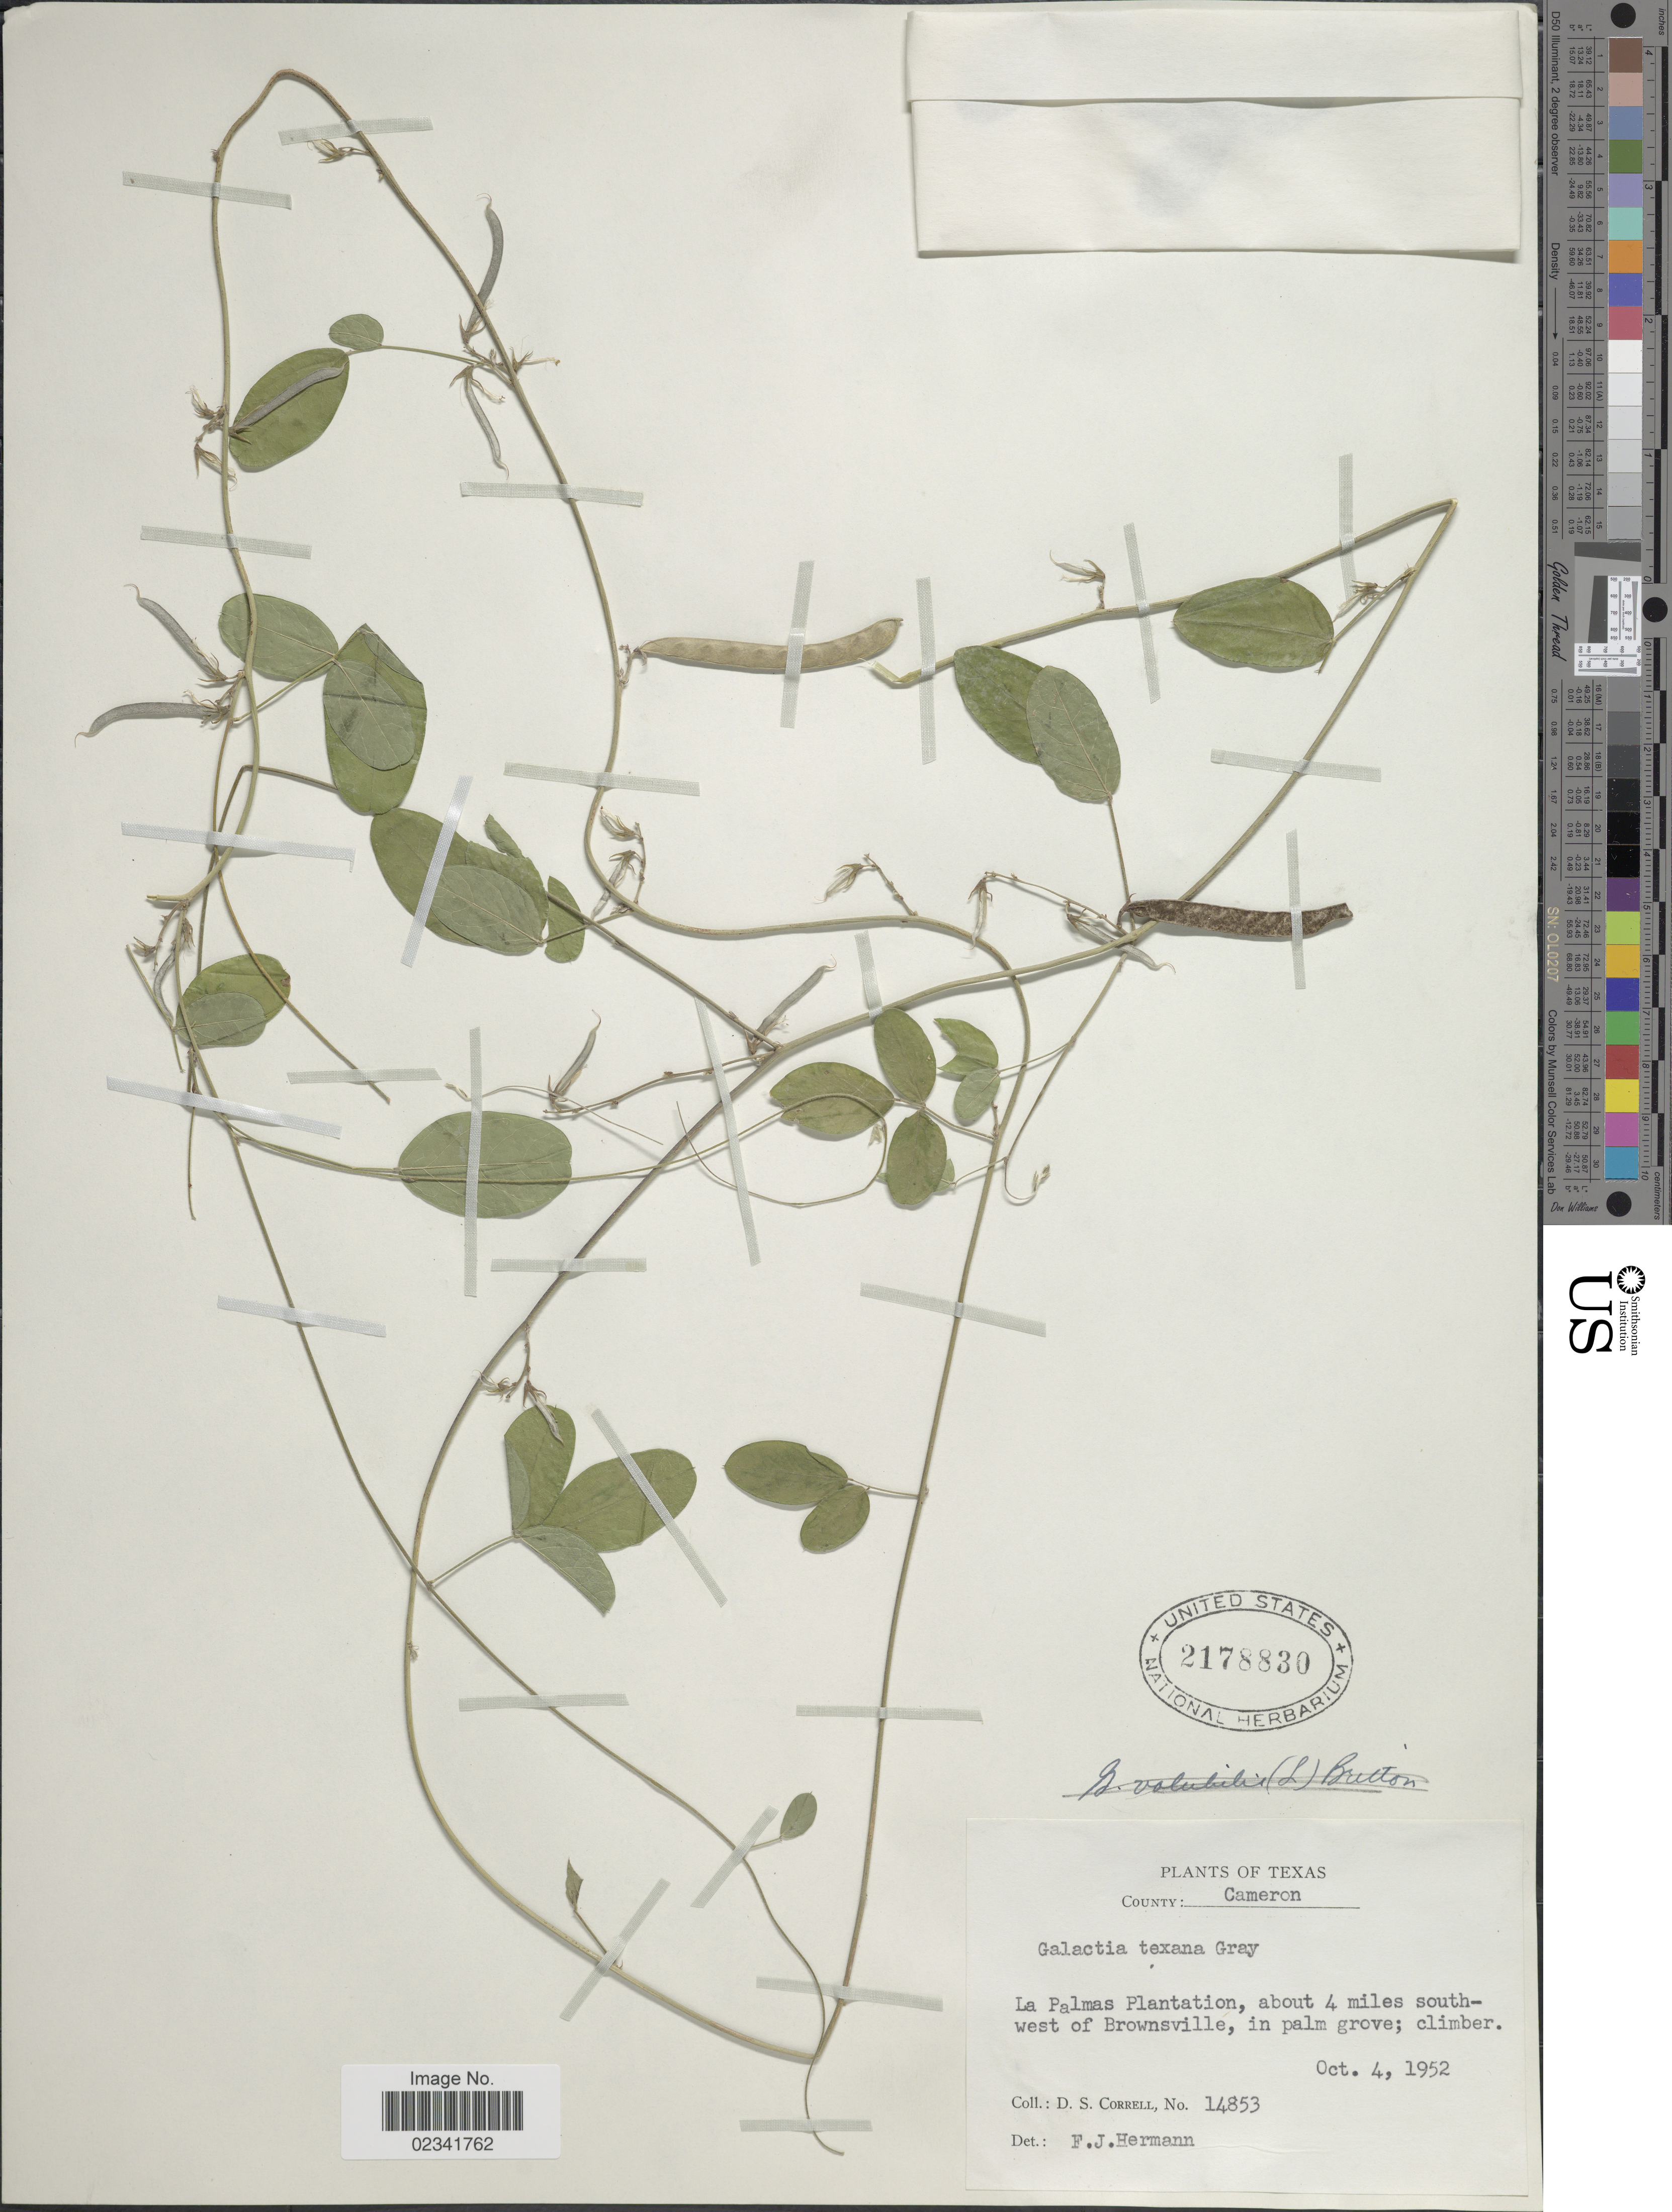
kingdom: Plantae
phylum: Tracheophyta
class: Magnoliopsida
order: Fabales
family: Fabaceae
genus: Galactia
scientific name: Galactia texana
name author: (Scheele) A. Gray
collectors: D. S. Correll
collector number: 14853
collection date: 1952-10-04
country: United States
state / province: Texas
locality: County: Cameron, La Palmas Plantation, about 4 miles southwest of Brownsville, in palm grove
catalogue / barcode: US 2178830